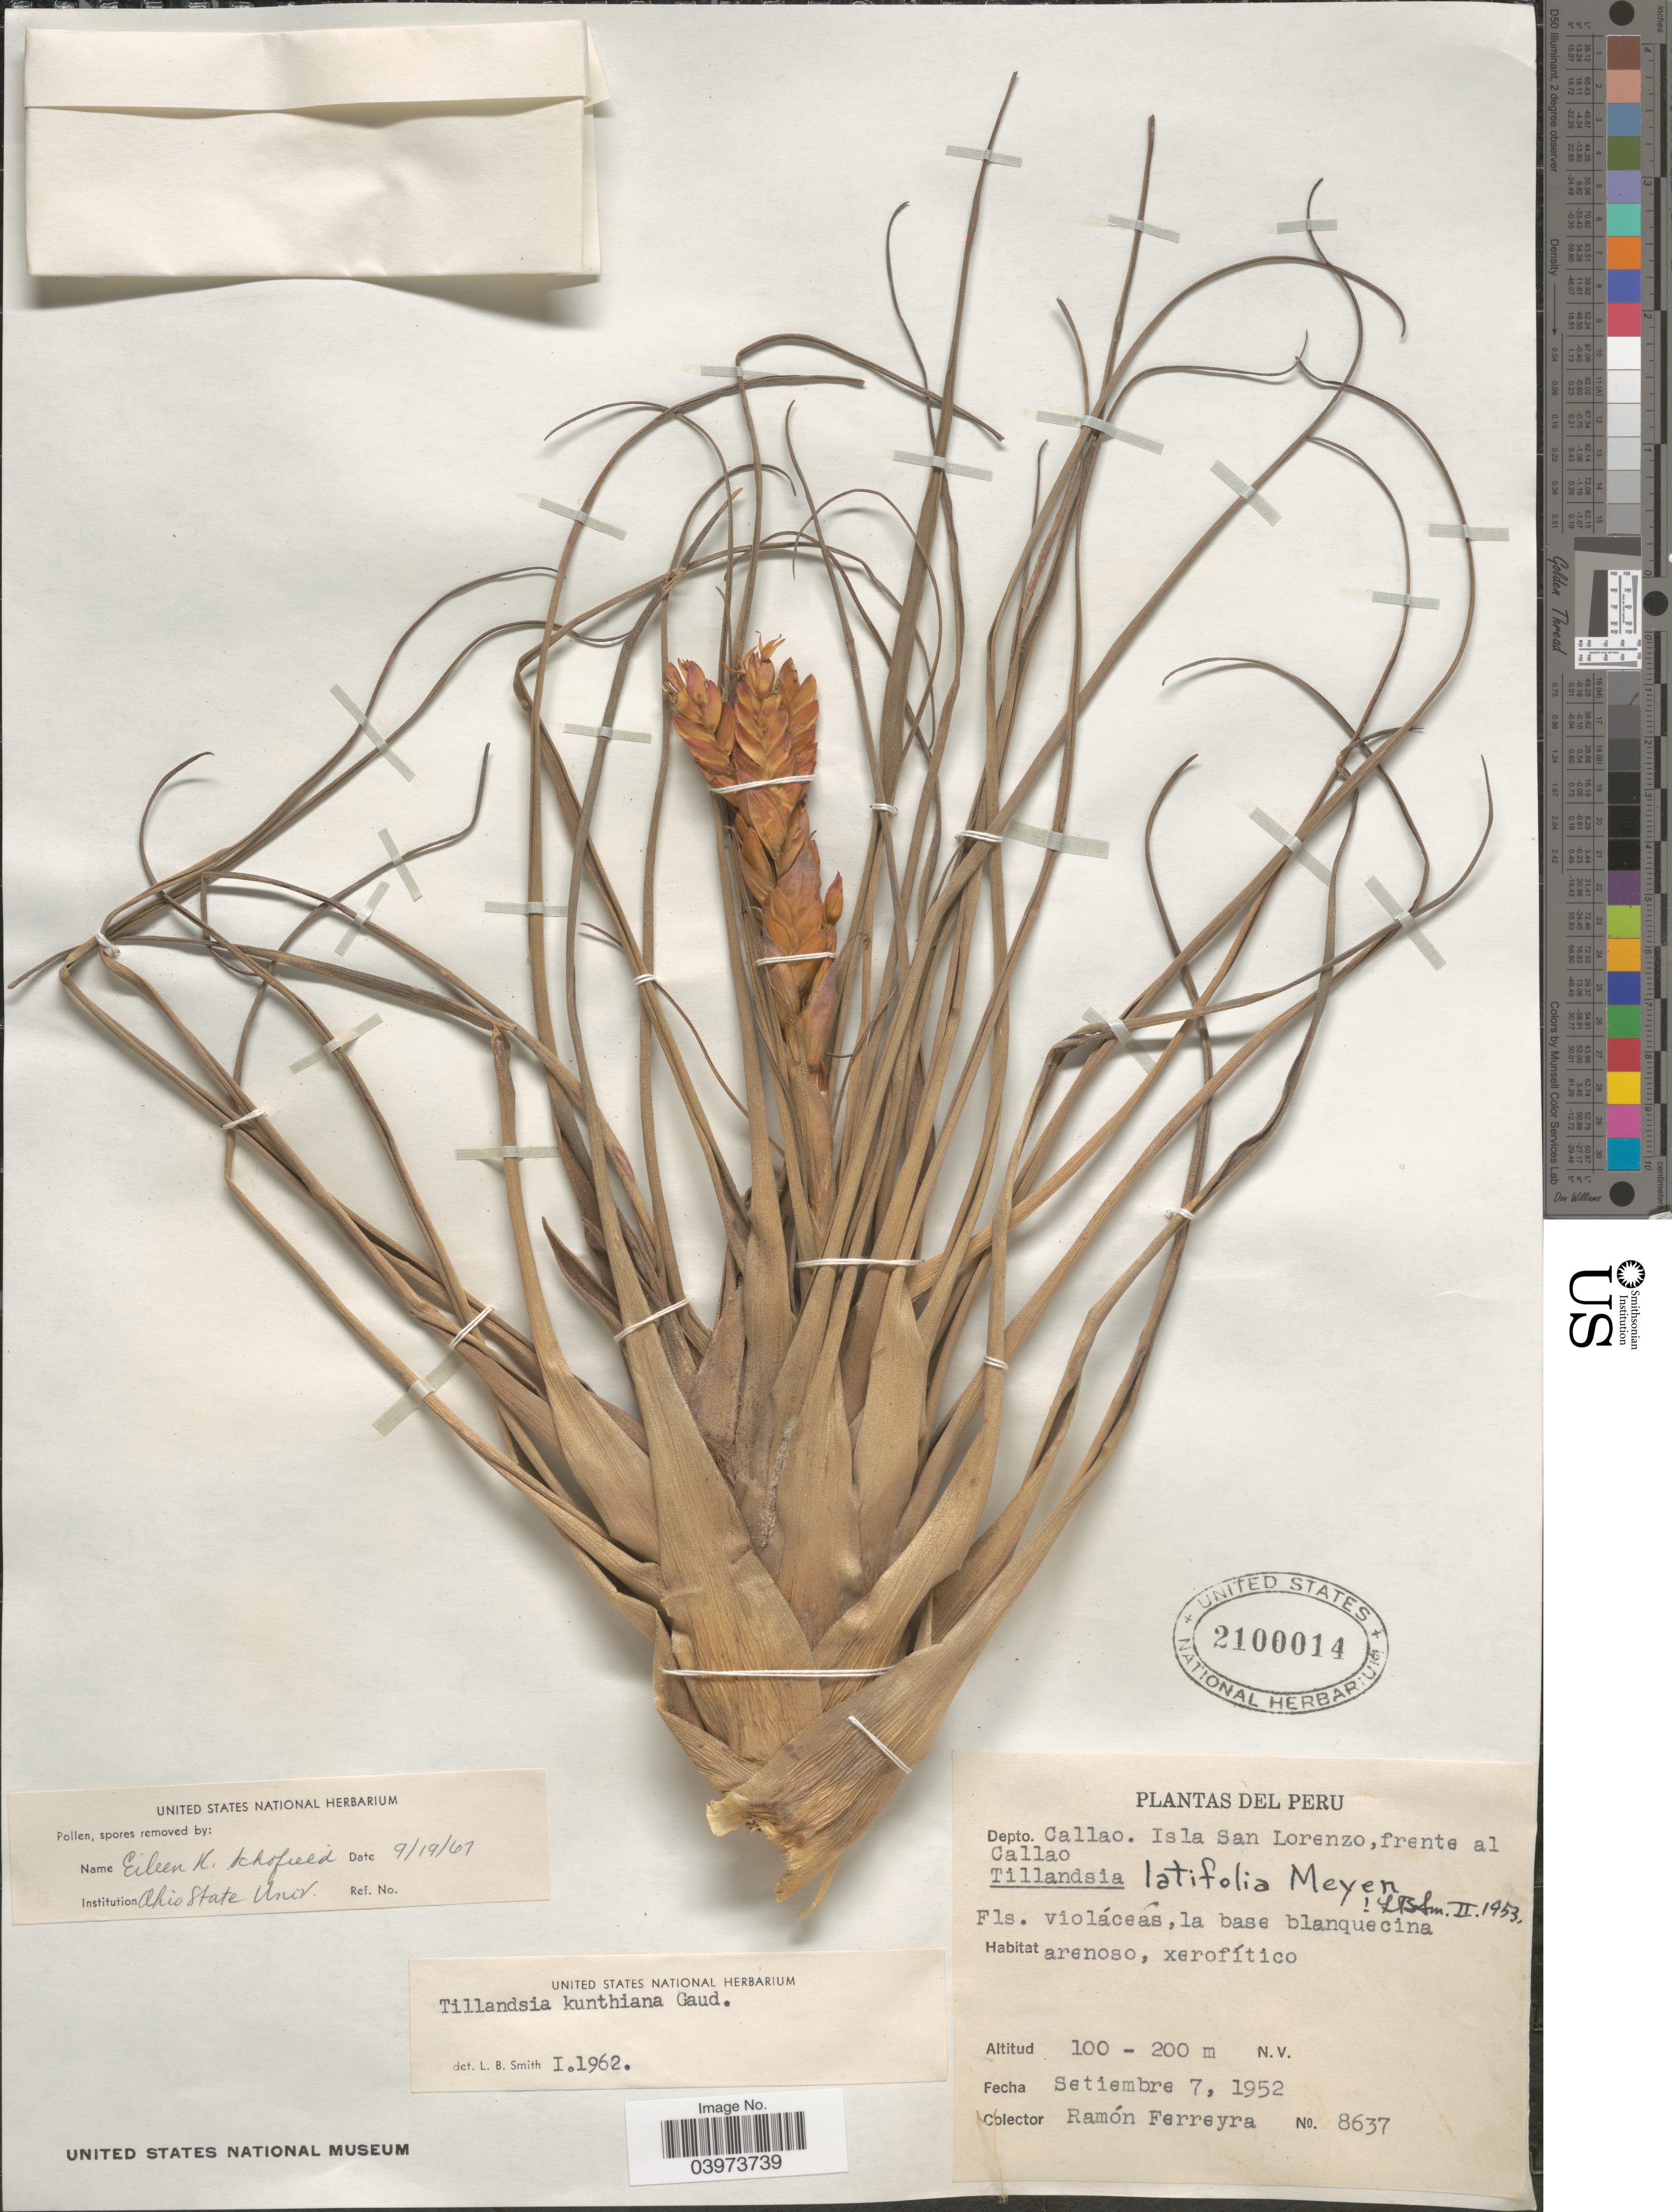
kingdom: Plantae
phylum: Tracheophyta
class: Liliopsida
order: Poales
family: Bromeliaceae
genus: Tillandsia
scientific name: Tillandsia latifolia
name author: Meyen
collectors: R. A. Ferreyra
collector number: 8637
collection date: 1952-09-07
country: Peru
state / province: Callao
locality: Depto. Callao. Isla San Lorenzo, frente al Callao.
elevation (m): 100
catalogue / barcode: US 2100014